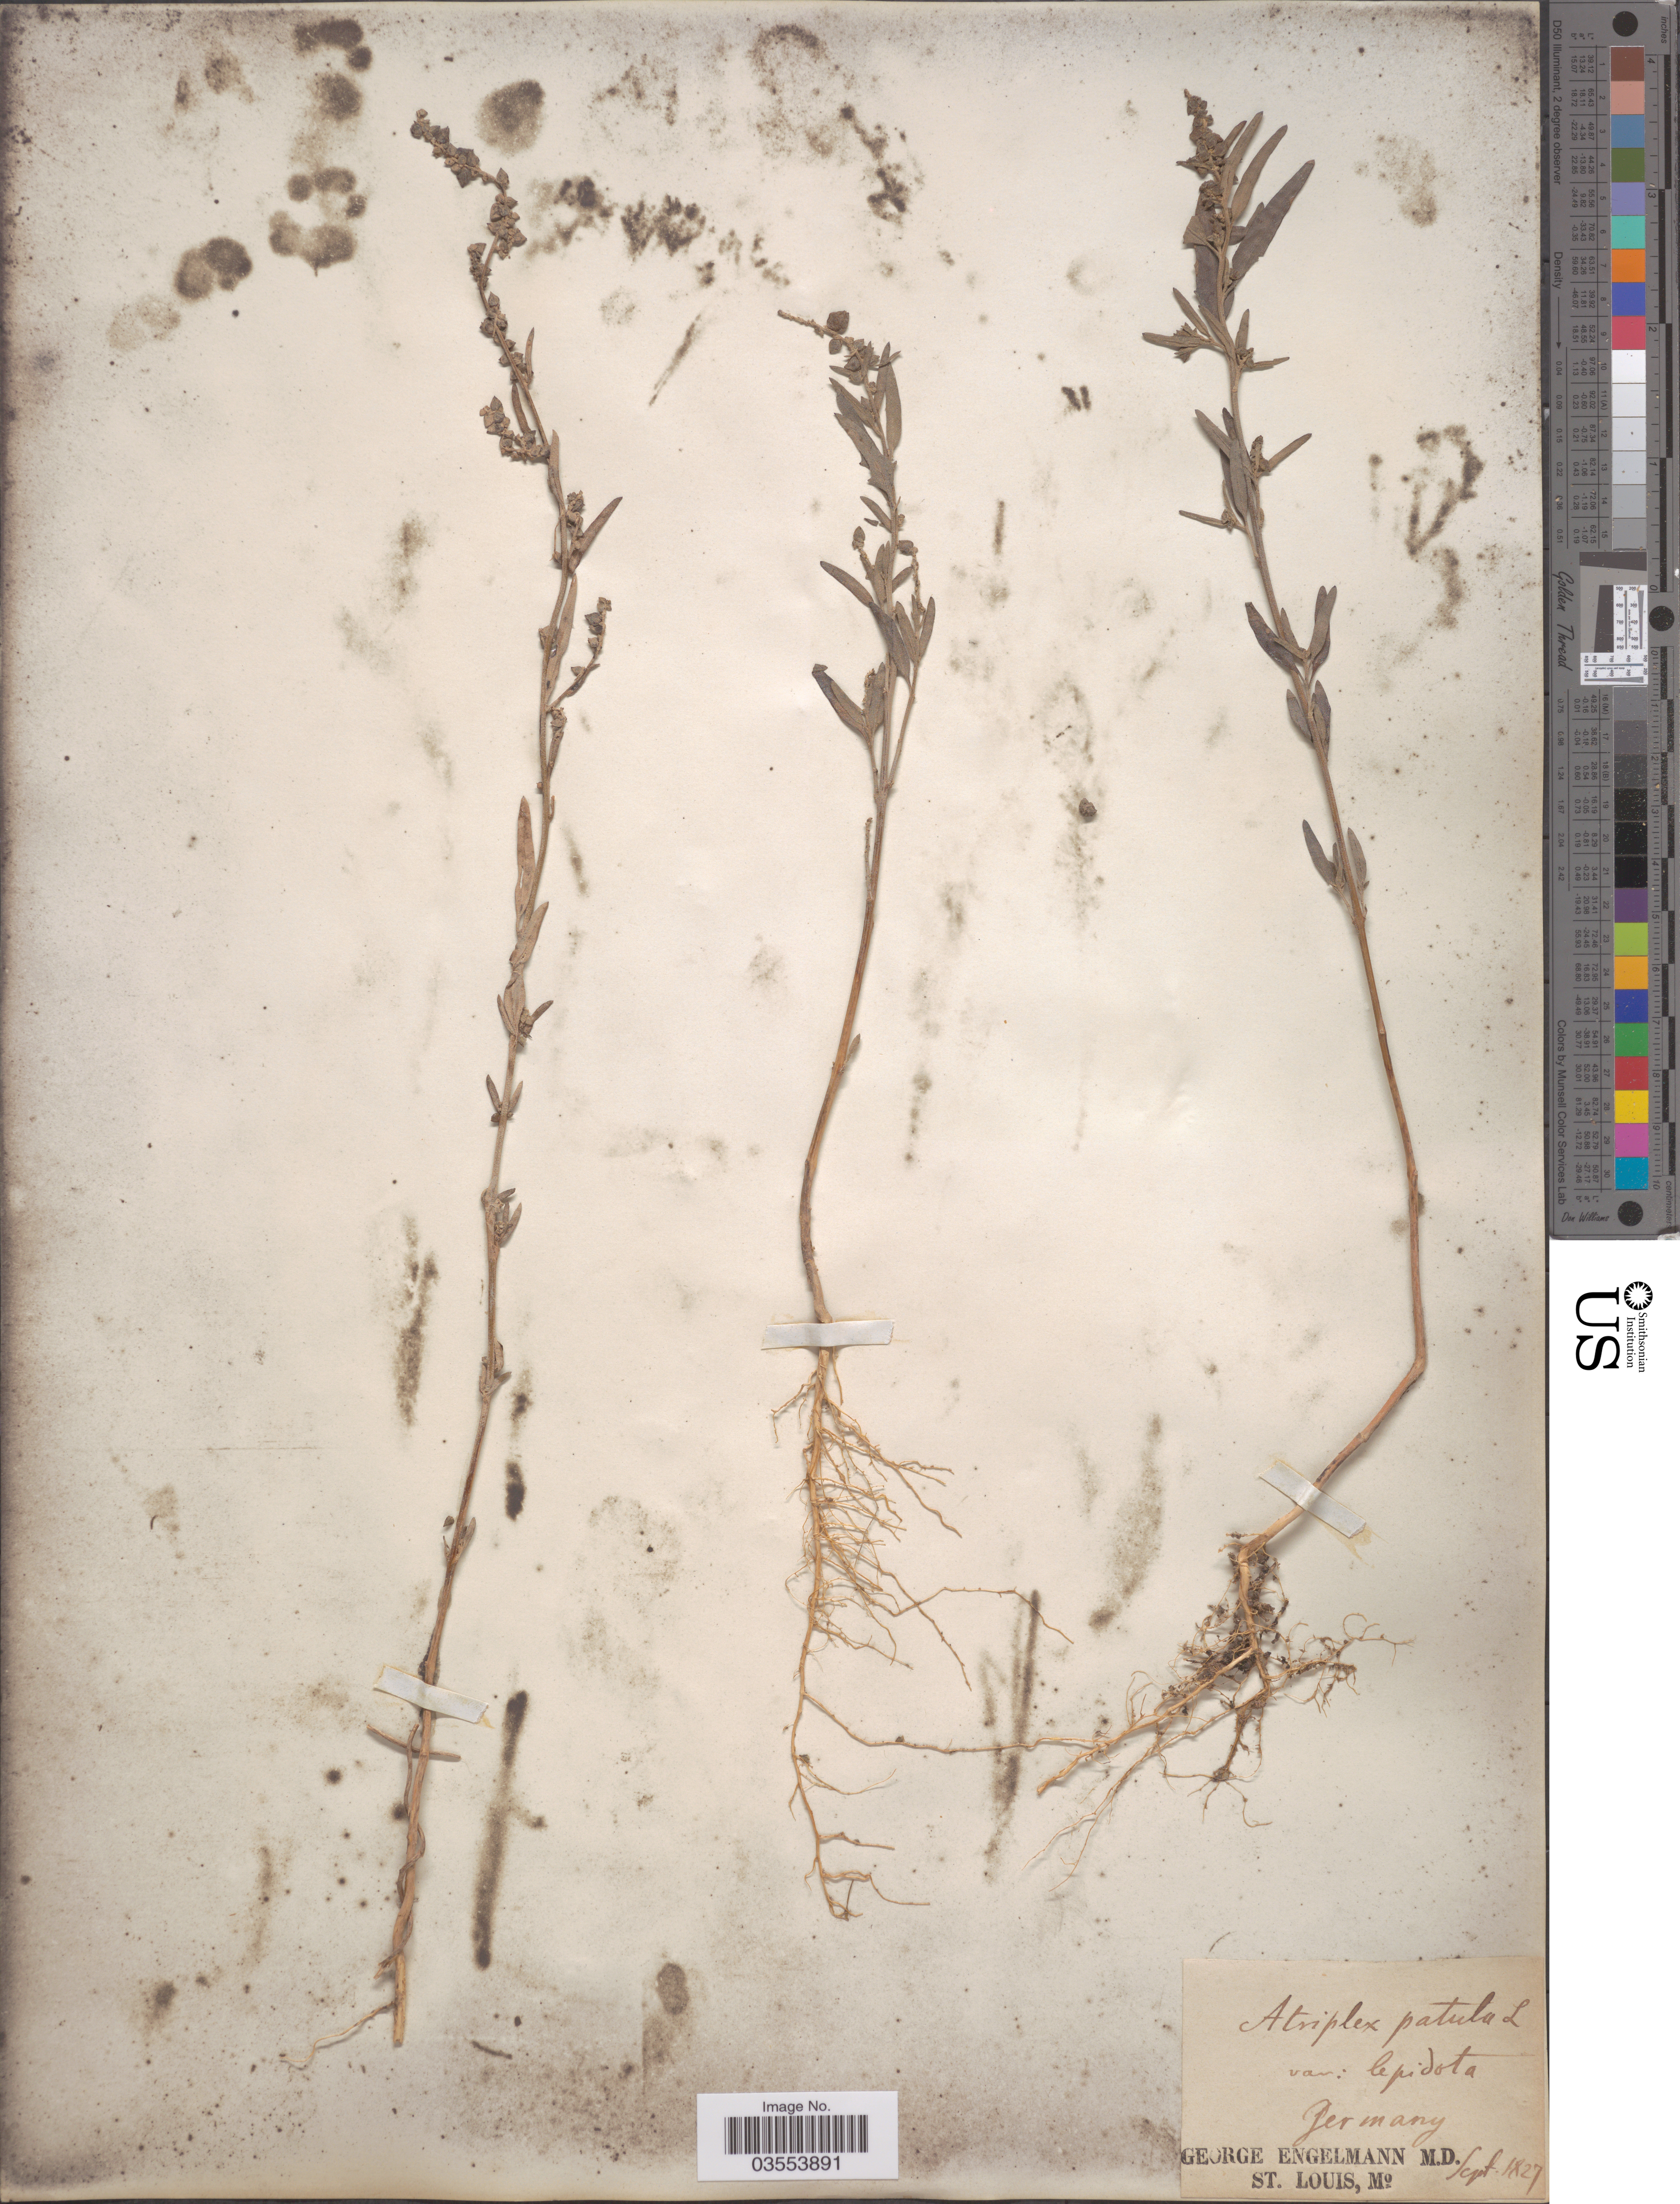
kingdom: Plantae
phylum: Tracheophyta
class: Magnoliopsida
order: Caryophyllales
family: Amaranthaceae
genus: Atriplex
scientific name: Atriplex patula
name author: L.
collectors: G. Engelmann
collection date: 1827-09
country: Germany